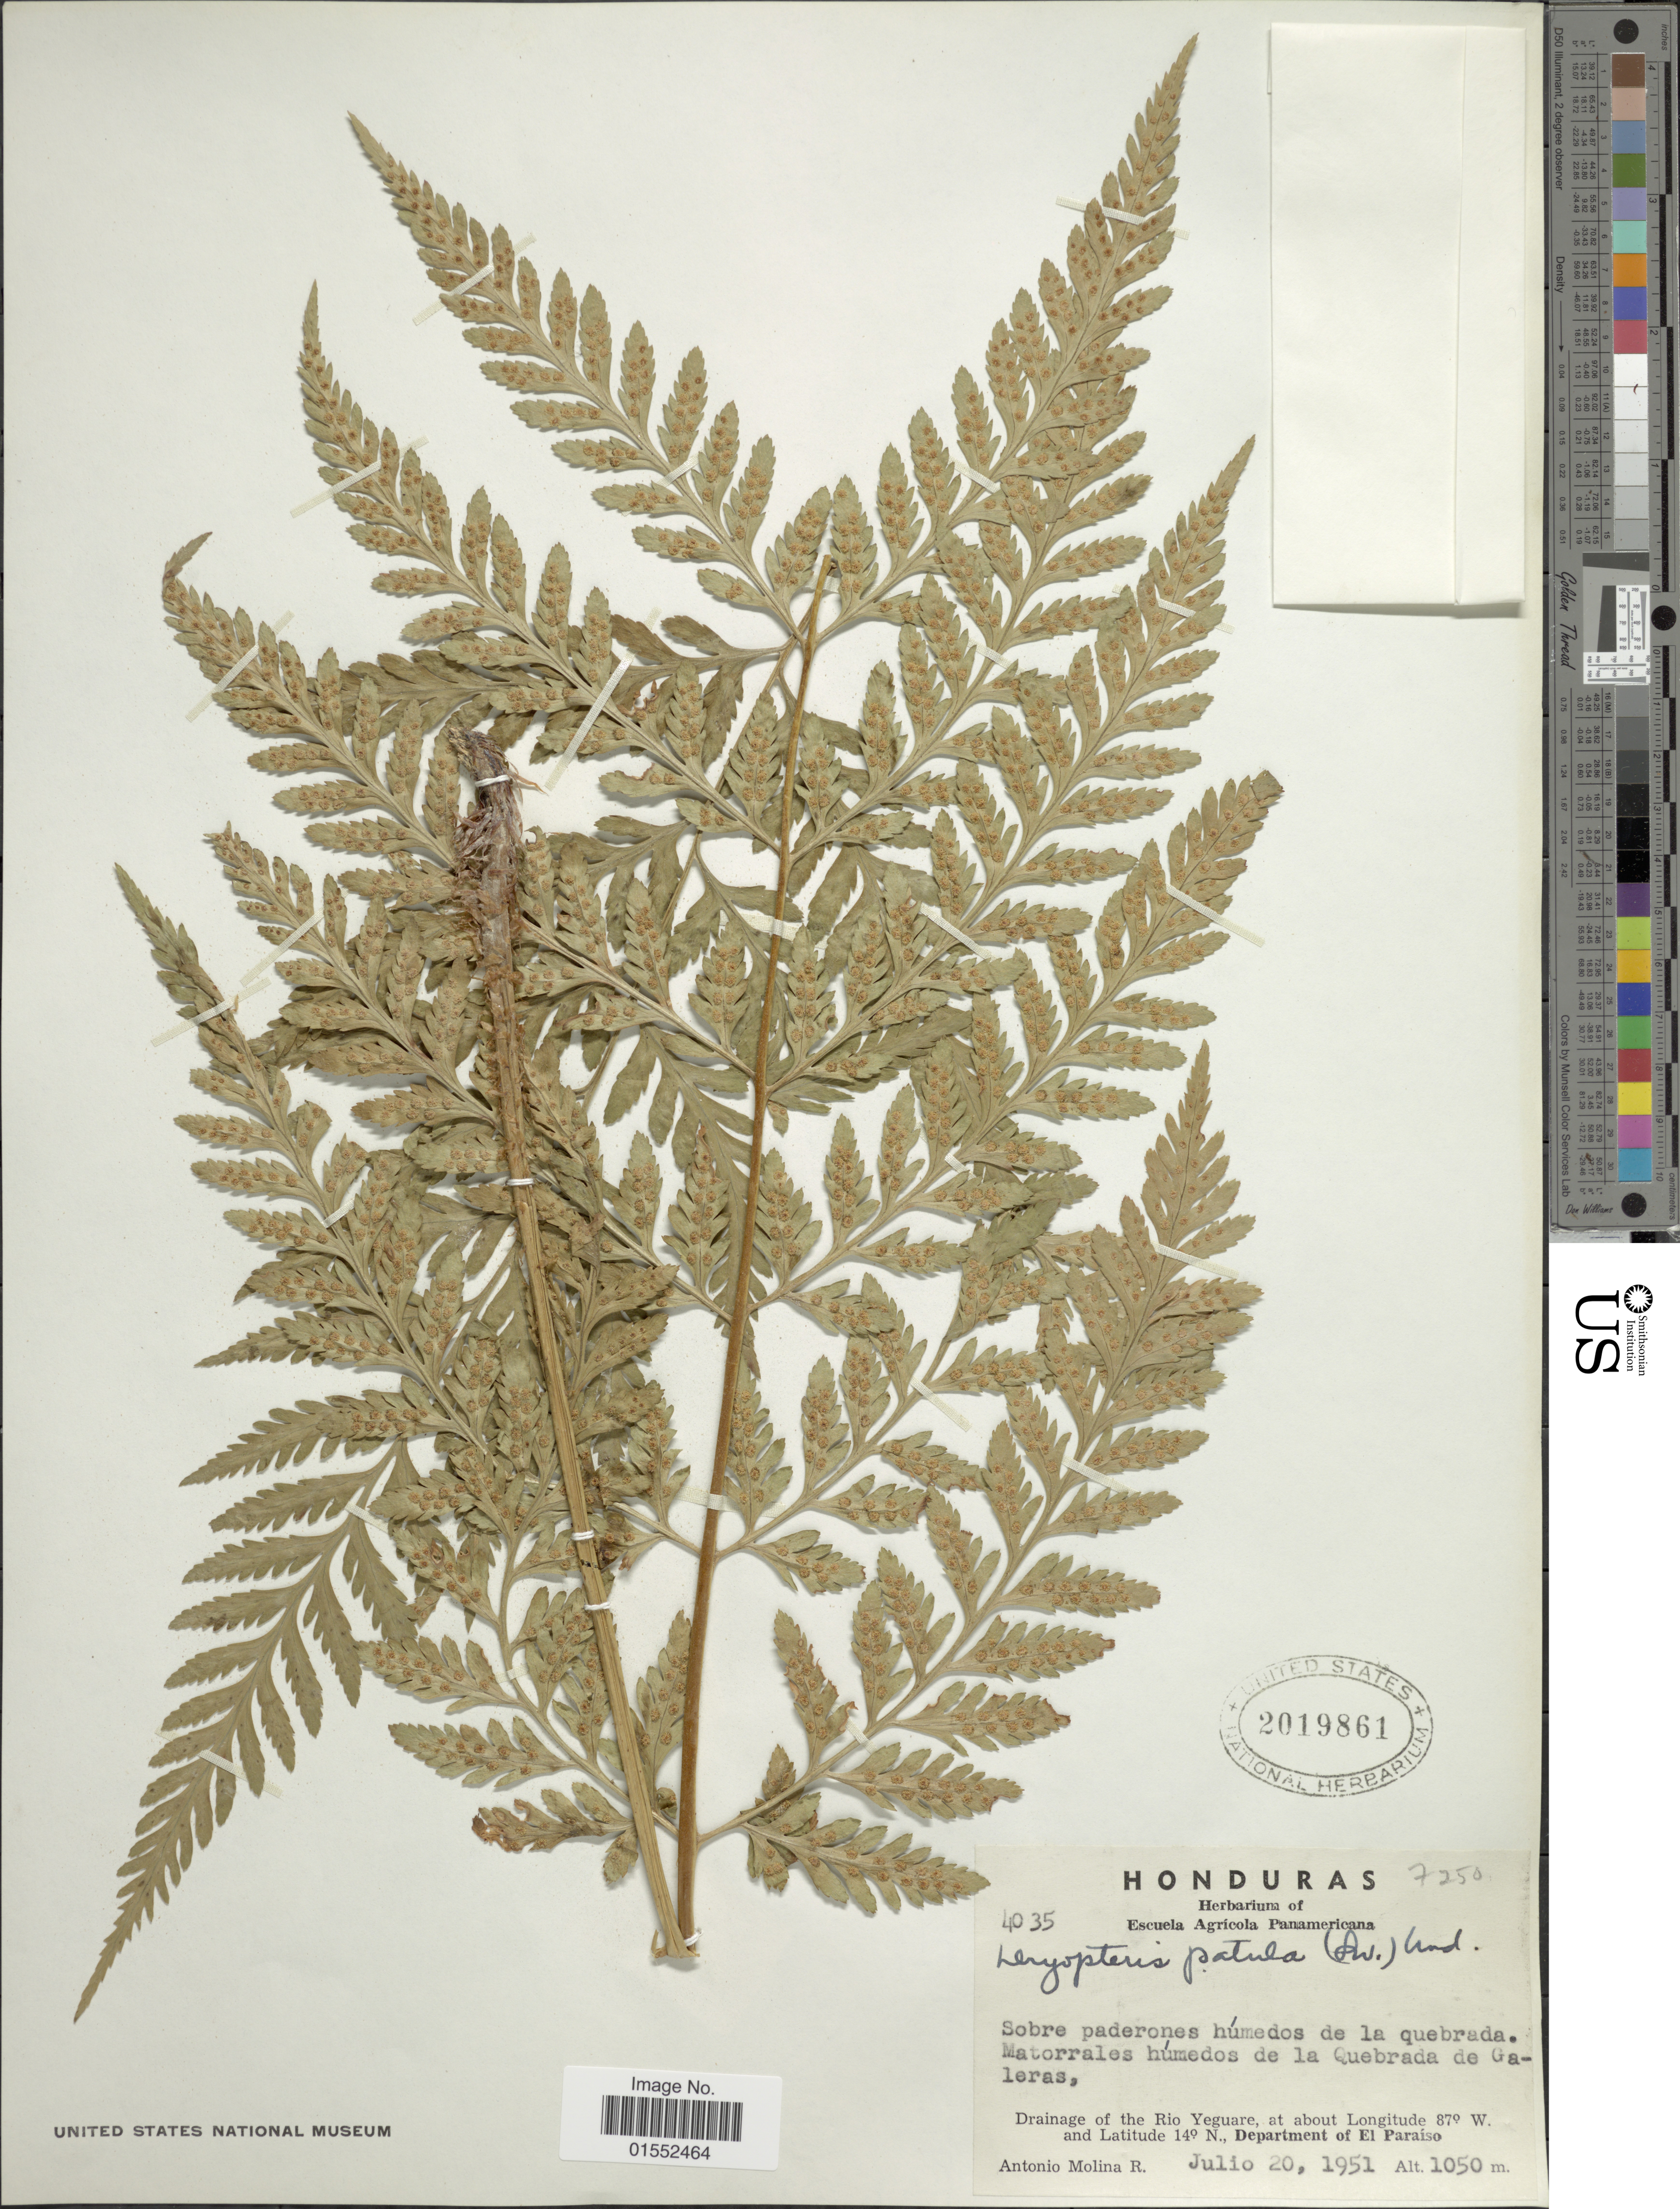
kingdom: Plantae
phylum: Tracheophyta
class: Polypodiopsida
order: Polypodiales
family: Dryopteridaceae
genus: Dryopteris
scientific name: Dryopteris patula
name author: (Sw.) Underw.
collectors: A. R. Molina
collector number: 4035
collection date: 1951-07-20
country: Honduras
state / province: El Paraíso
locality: Sobre paderones humedos de la quebrada. Matorrales humedos de la Quebrada de Galeras. Drainage of the Rio Yeguare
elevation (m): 1050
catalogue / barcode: US 2019861